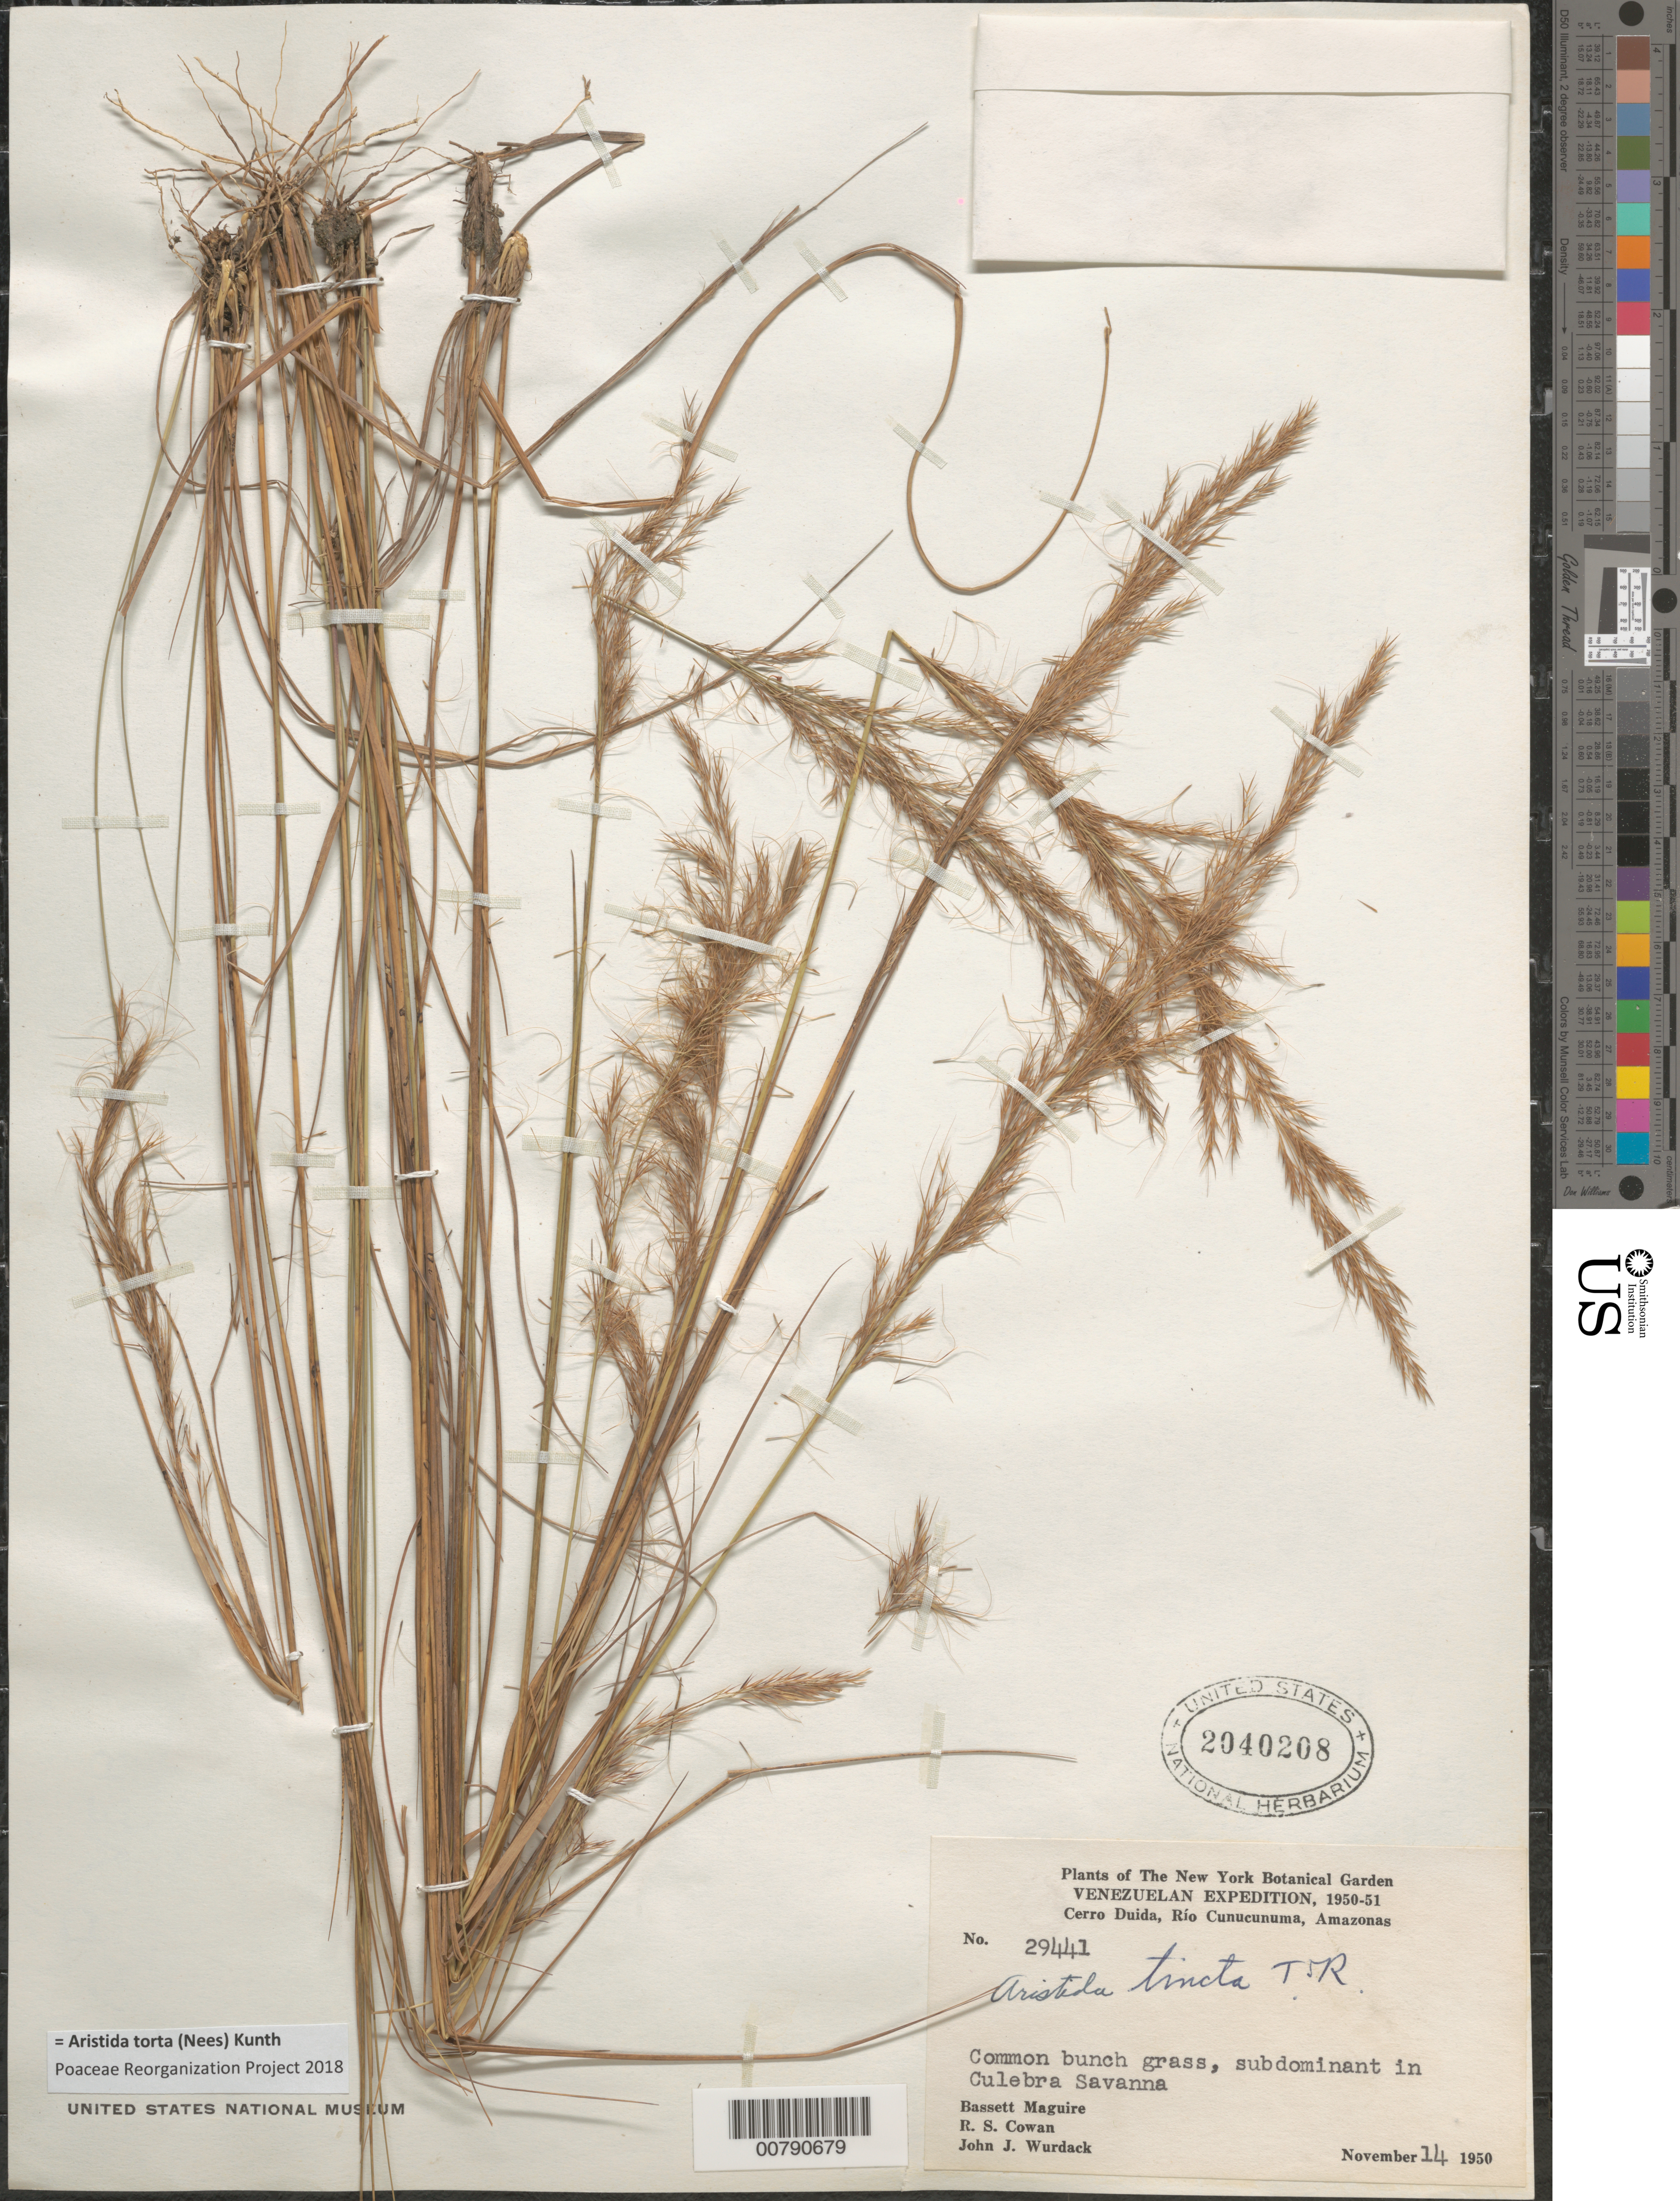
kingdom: Plantae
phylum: Tracheophyta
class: Liliopsida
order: Poales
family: Poaceae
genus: Aristida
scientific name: Aristida torta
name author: (Nees) Kunth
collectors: B. Maguire, R. S. Cowan & J. J. Wurdack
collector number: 29441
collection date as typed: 14-Nov-50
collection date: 1950-11-14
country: Venezuela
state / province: Amazonas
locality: Cerro Duida, Río Cunucunuma, Río Orinoco, Culebra Savanna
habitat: Savanna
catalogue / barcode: US 2040208